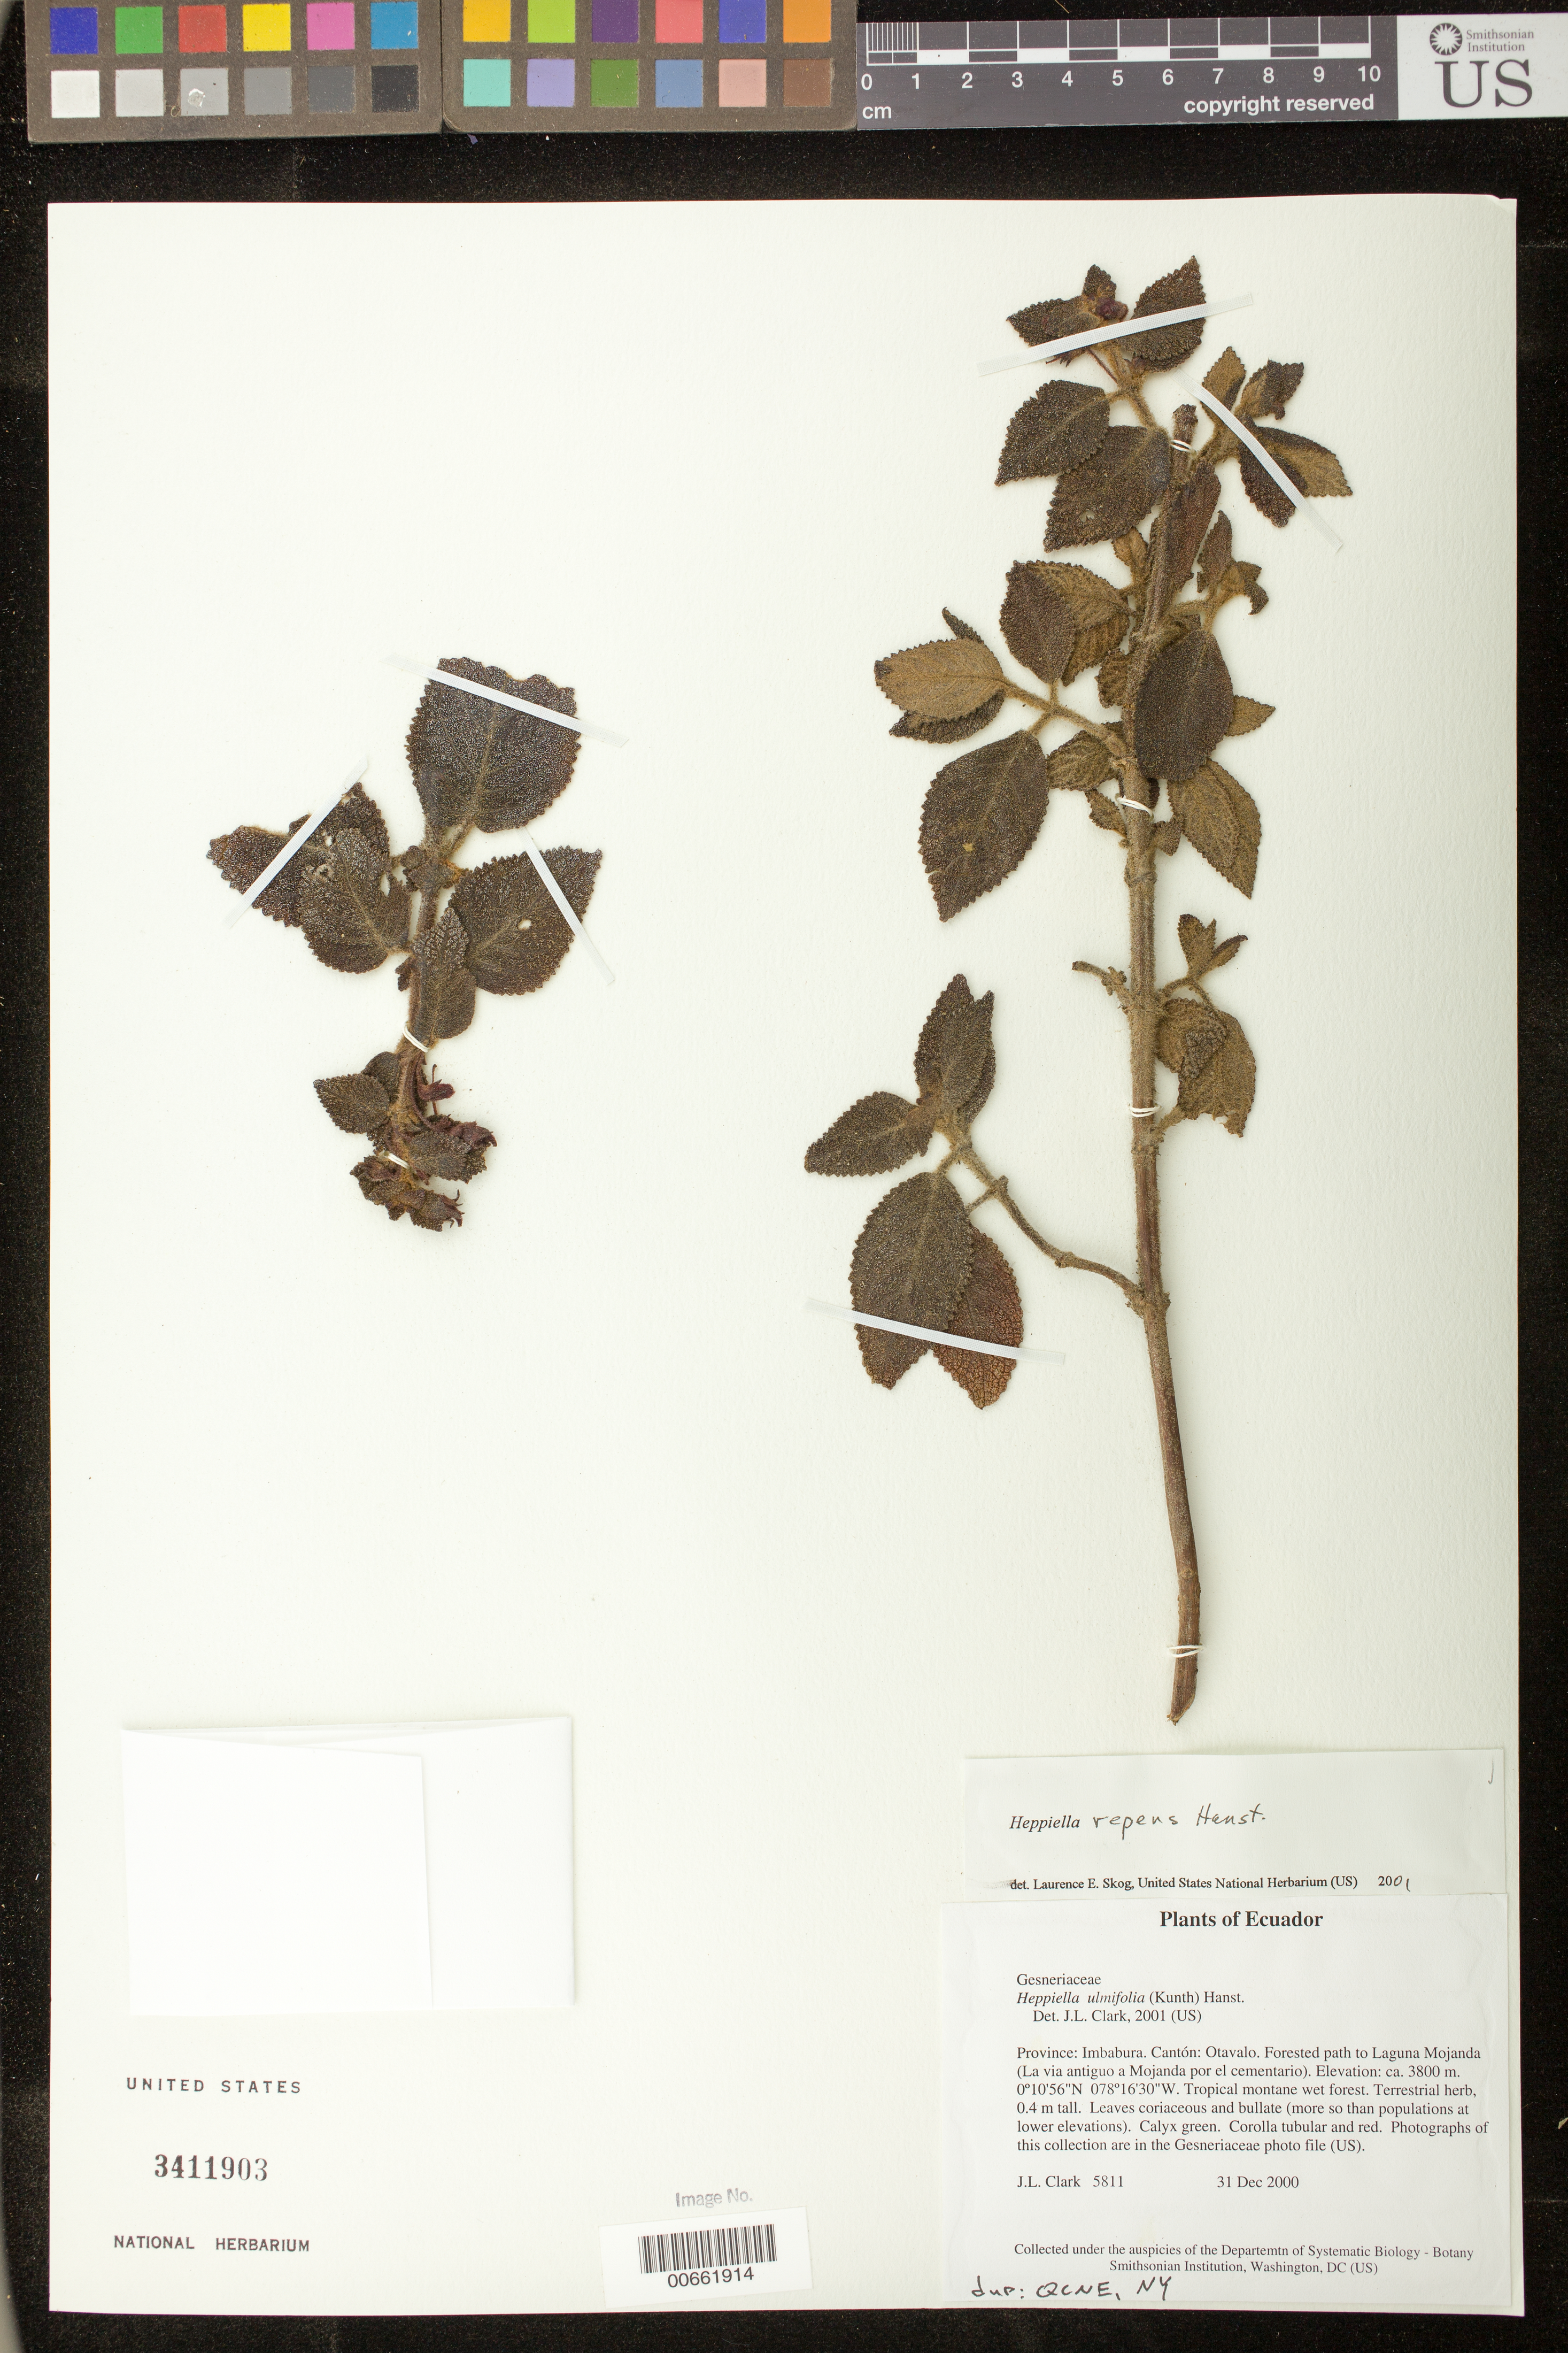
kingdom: Plantae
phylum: Tracheophyta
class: Magnoliopsida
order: Lamiales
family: Gesneriaceae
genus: Heppiella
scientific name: Heppiella repens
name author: Hanst.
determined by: Skog, Laurence E.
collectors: J. L. Clark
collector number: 5811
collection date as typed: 31 Dec 2000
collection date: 2000-12-31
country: Ecuador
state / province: Imbabura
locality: Cantón: Otavalo. Forested path to Laguna Mojanda (La via antiguo a Mojanda por el cementario).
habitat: Tropical montane wet forest.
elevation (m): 3800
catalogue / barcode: US 3411903